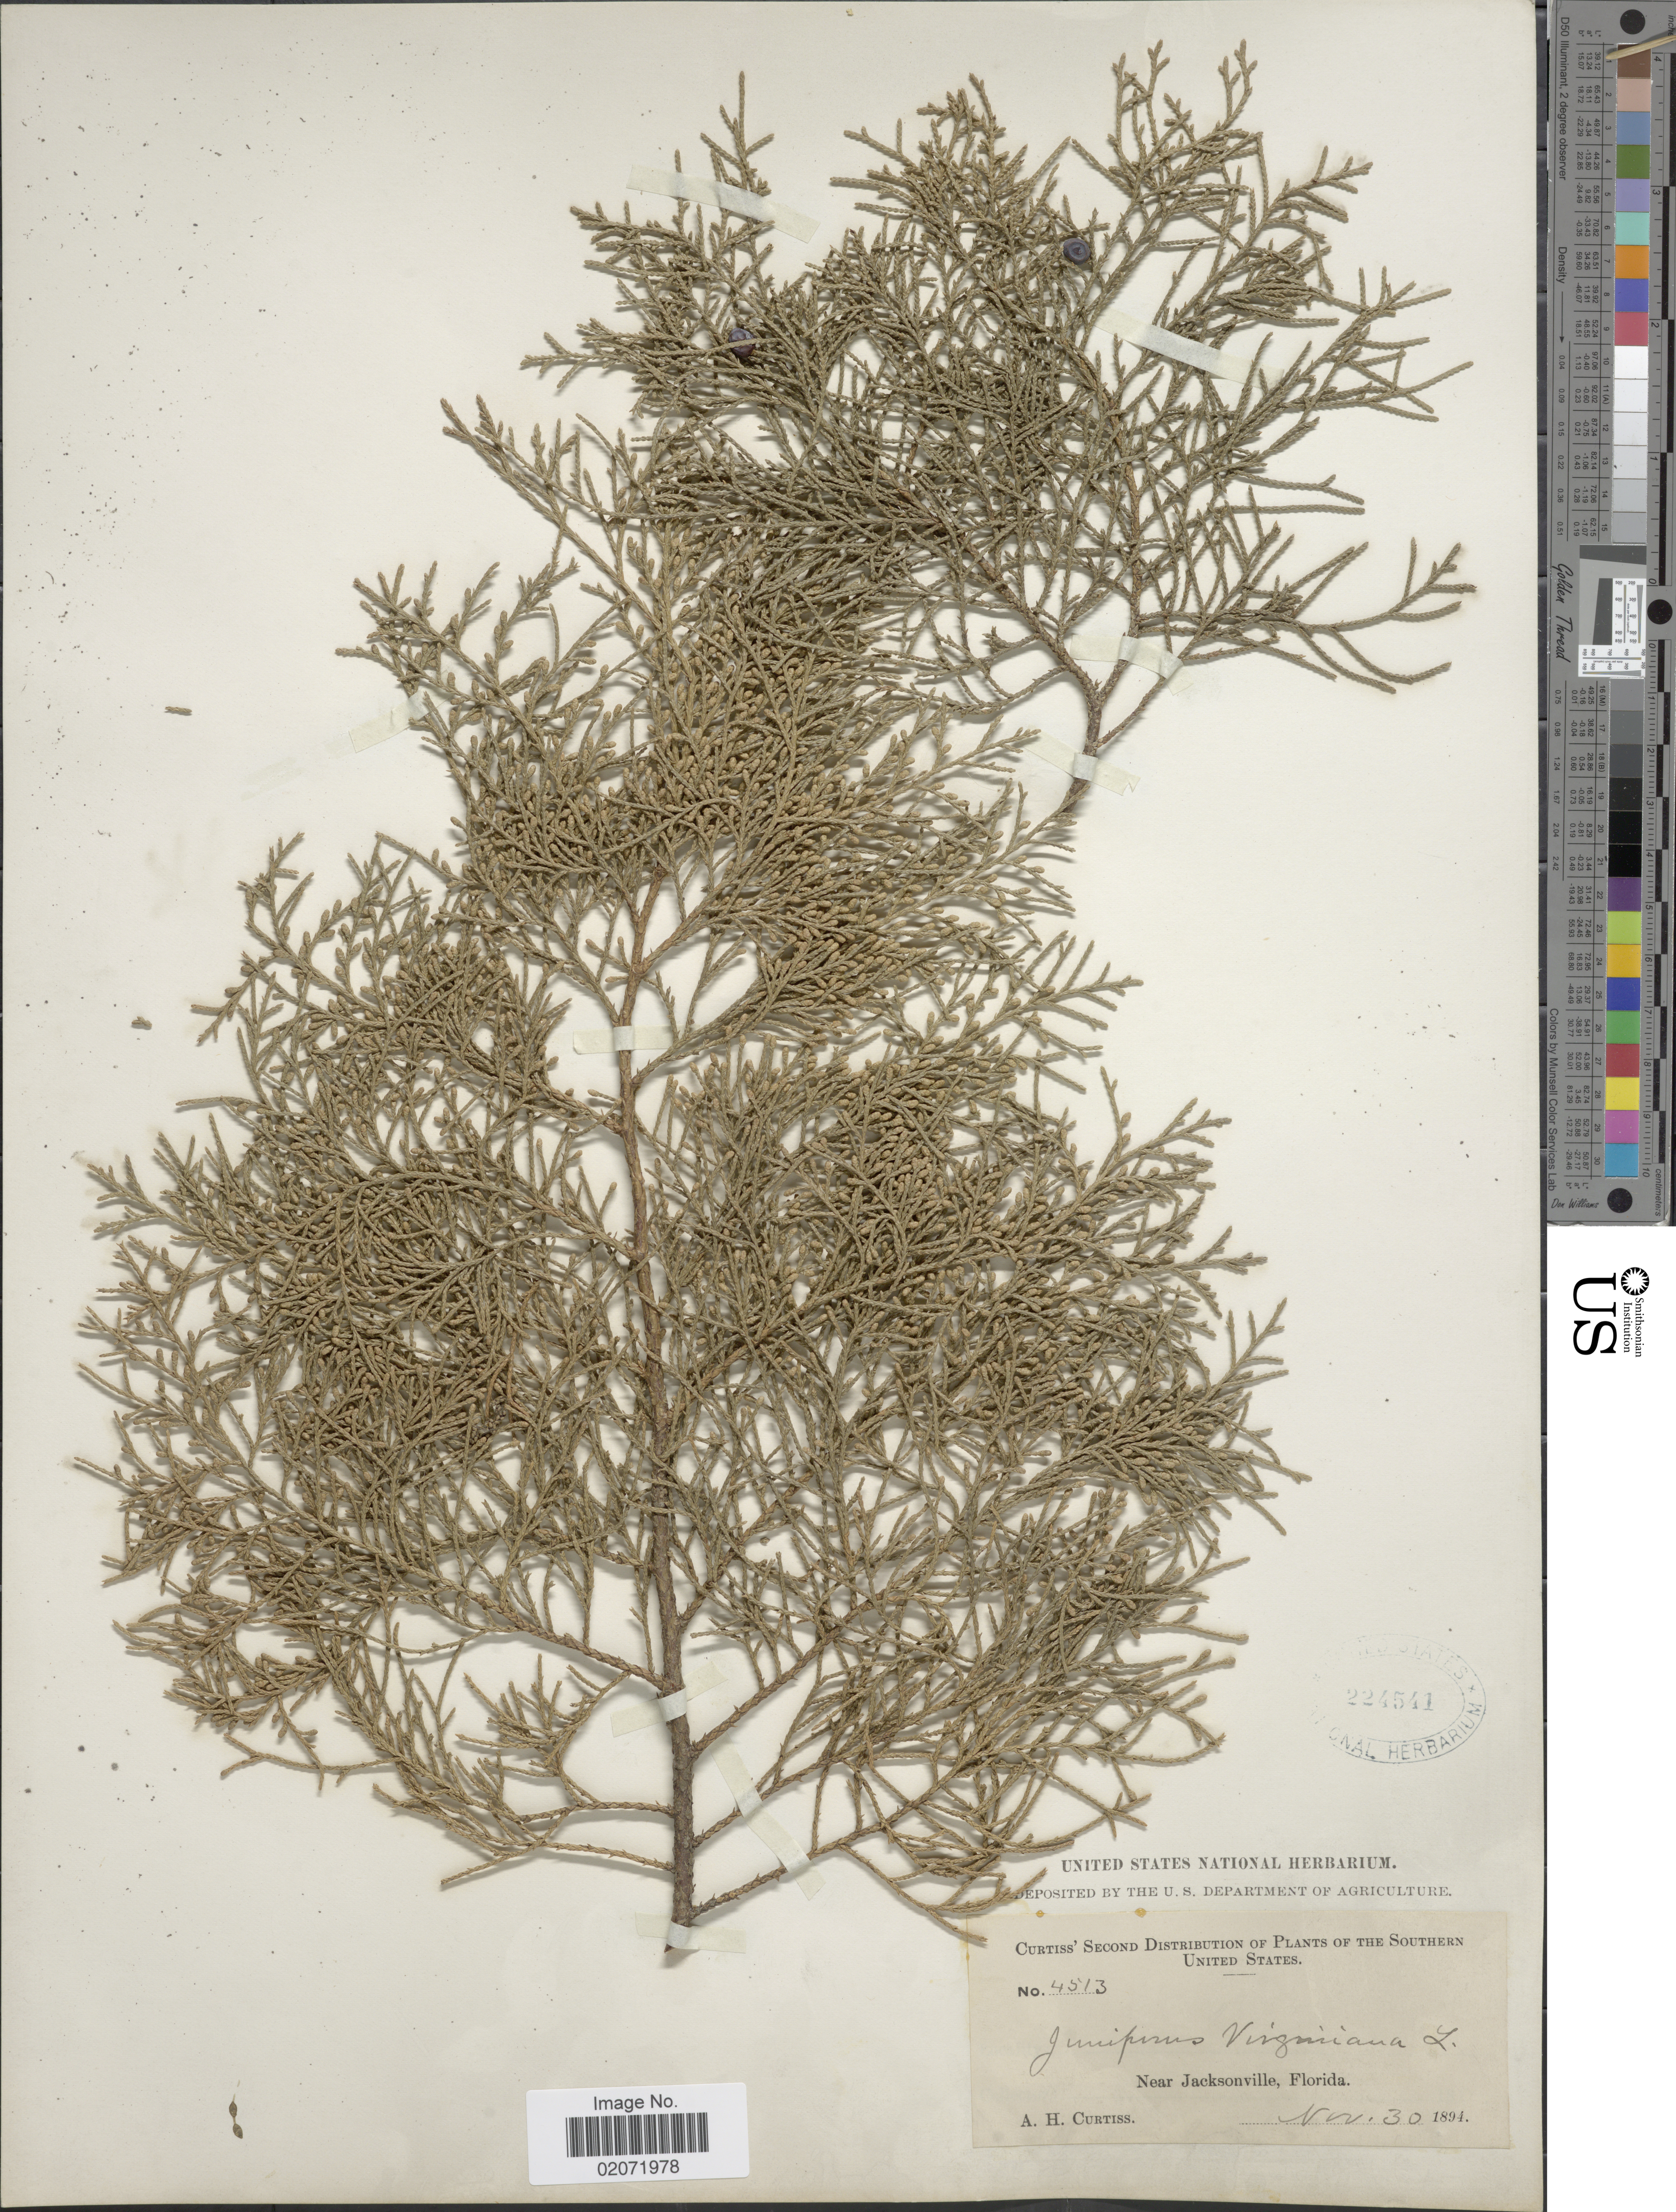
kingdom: Plantae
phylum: Tracheophyta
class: Pinopsida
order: Pinales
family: Cupressaceae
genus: Juniperus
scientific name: Juniperus virginiana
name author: L.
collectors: A. H. Curtiss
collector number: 4513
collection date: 1894-11-30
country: United States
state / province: Florida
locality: Near Jacksonville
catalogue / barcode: US 224541